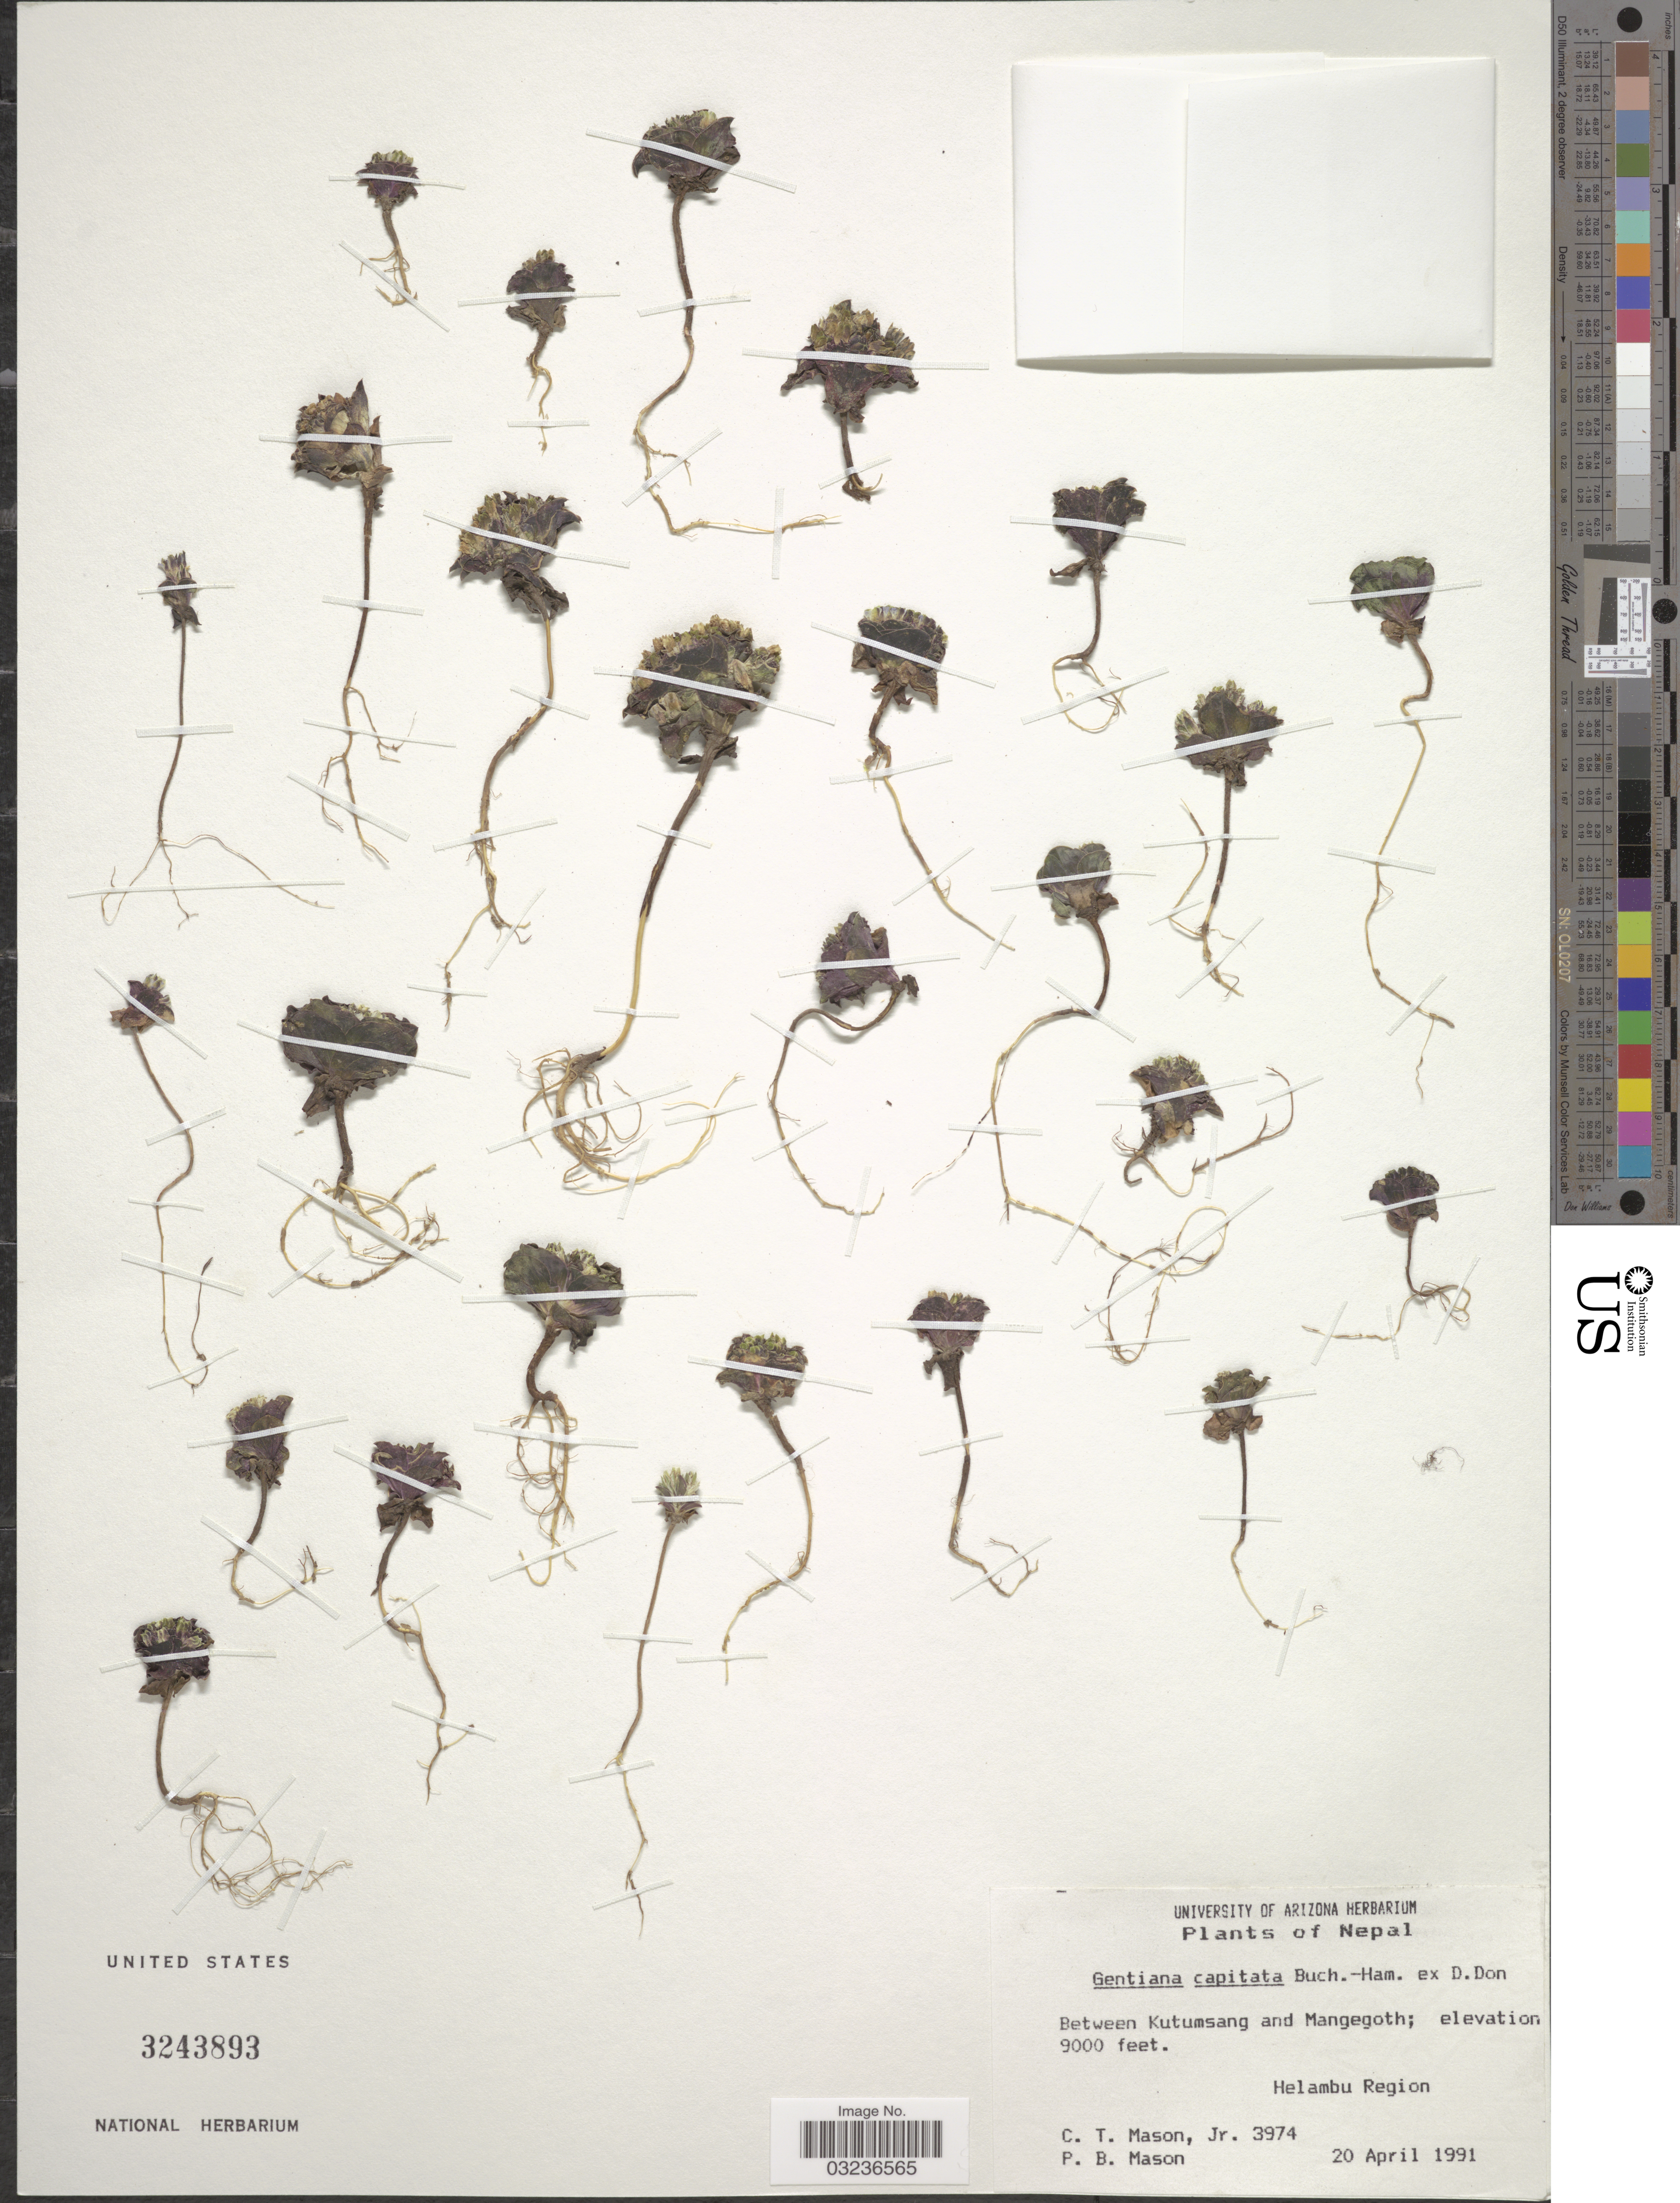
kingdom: Plantae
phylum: Tracheophyta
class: Magnoliopsida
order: Gentianales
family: Gentianaceae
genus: Gentiana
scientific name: Gentiana capitata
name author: Buch.-Ham. ex D. Don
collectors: C. Mason Jr. & P. Mason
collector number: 3974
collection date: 1991-04-20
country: Nepal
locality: Between Kutumsang and Mangegoth. Helambu Region.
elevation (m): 2743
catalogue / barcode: US 3243893